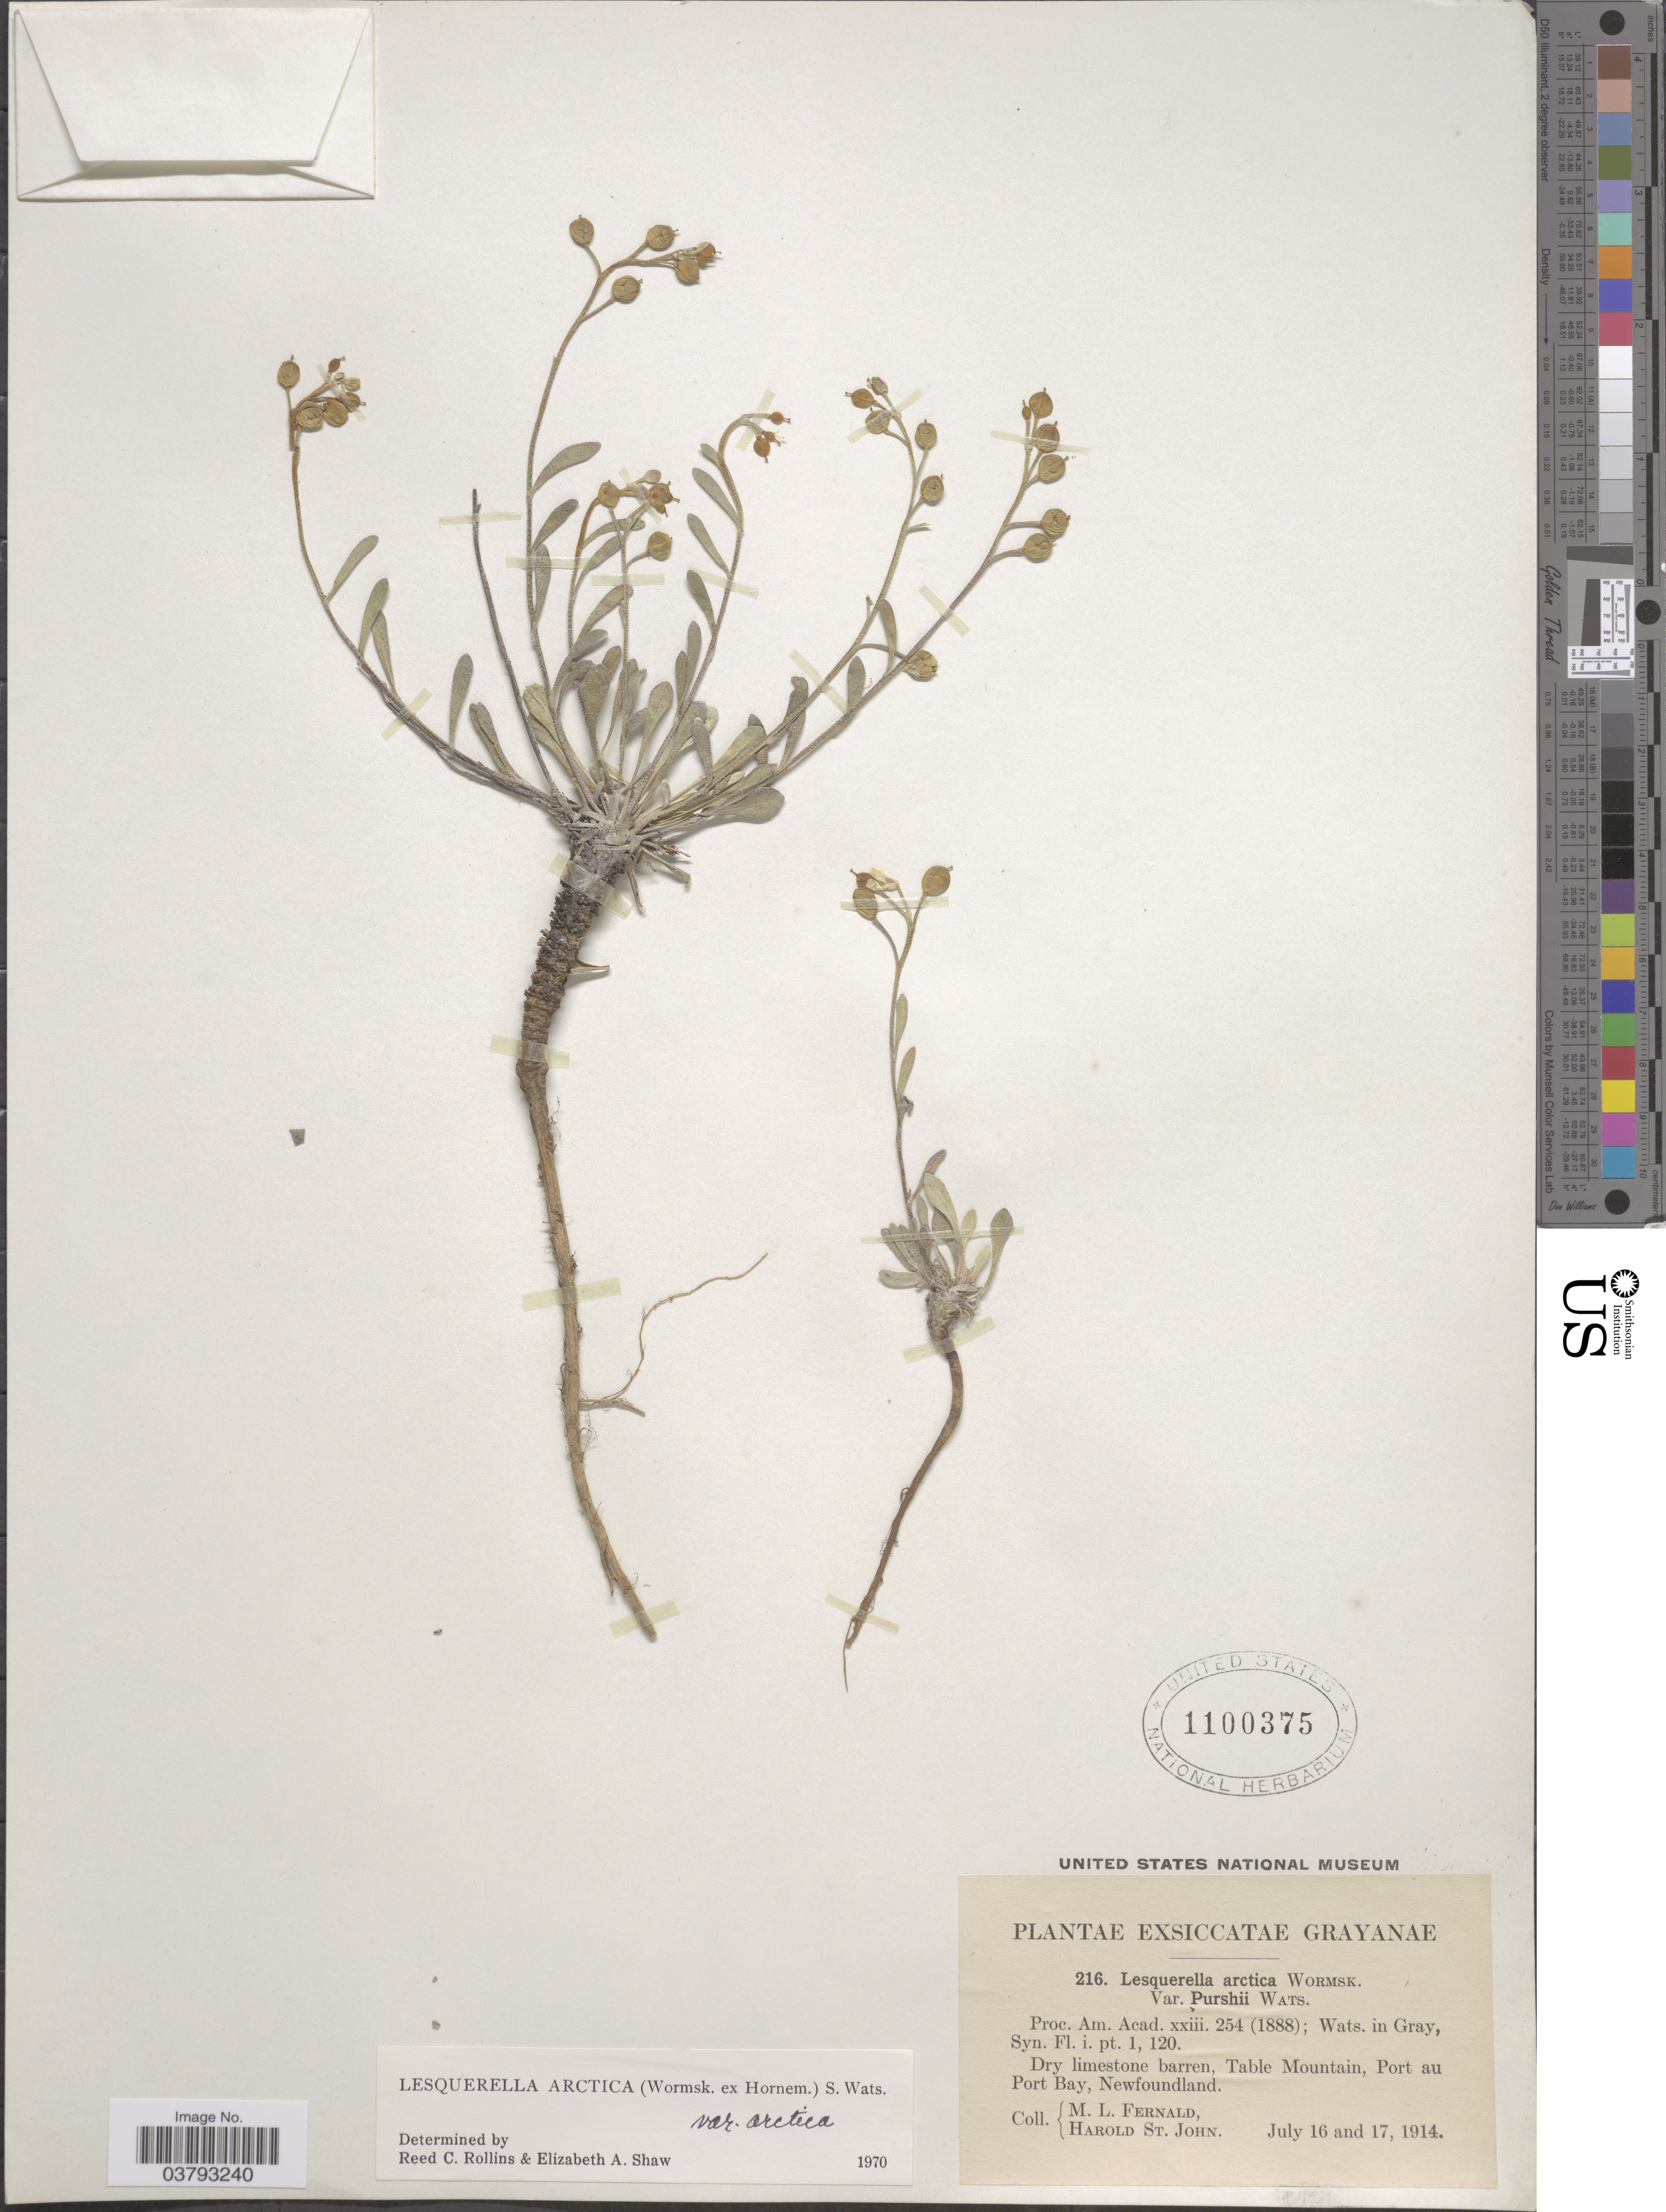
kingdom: Plantae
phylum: Tracheophyta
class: Magnoliopsida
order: Brassicales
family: Brassicaceae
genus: Lesquerella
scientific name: Lesquerella arctica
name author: (Wormsk. ex Hornem.) S. Watson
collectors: M. L. Fernald & H. St. John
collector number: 216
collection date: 1914-07-16/1914-07-17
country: Canada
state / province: Newfoundland and Labrador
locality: Dry limestone barren, Table Mountain, Port au Port Bay.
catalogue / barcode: US 1100375